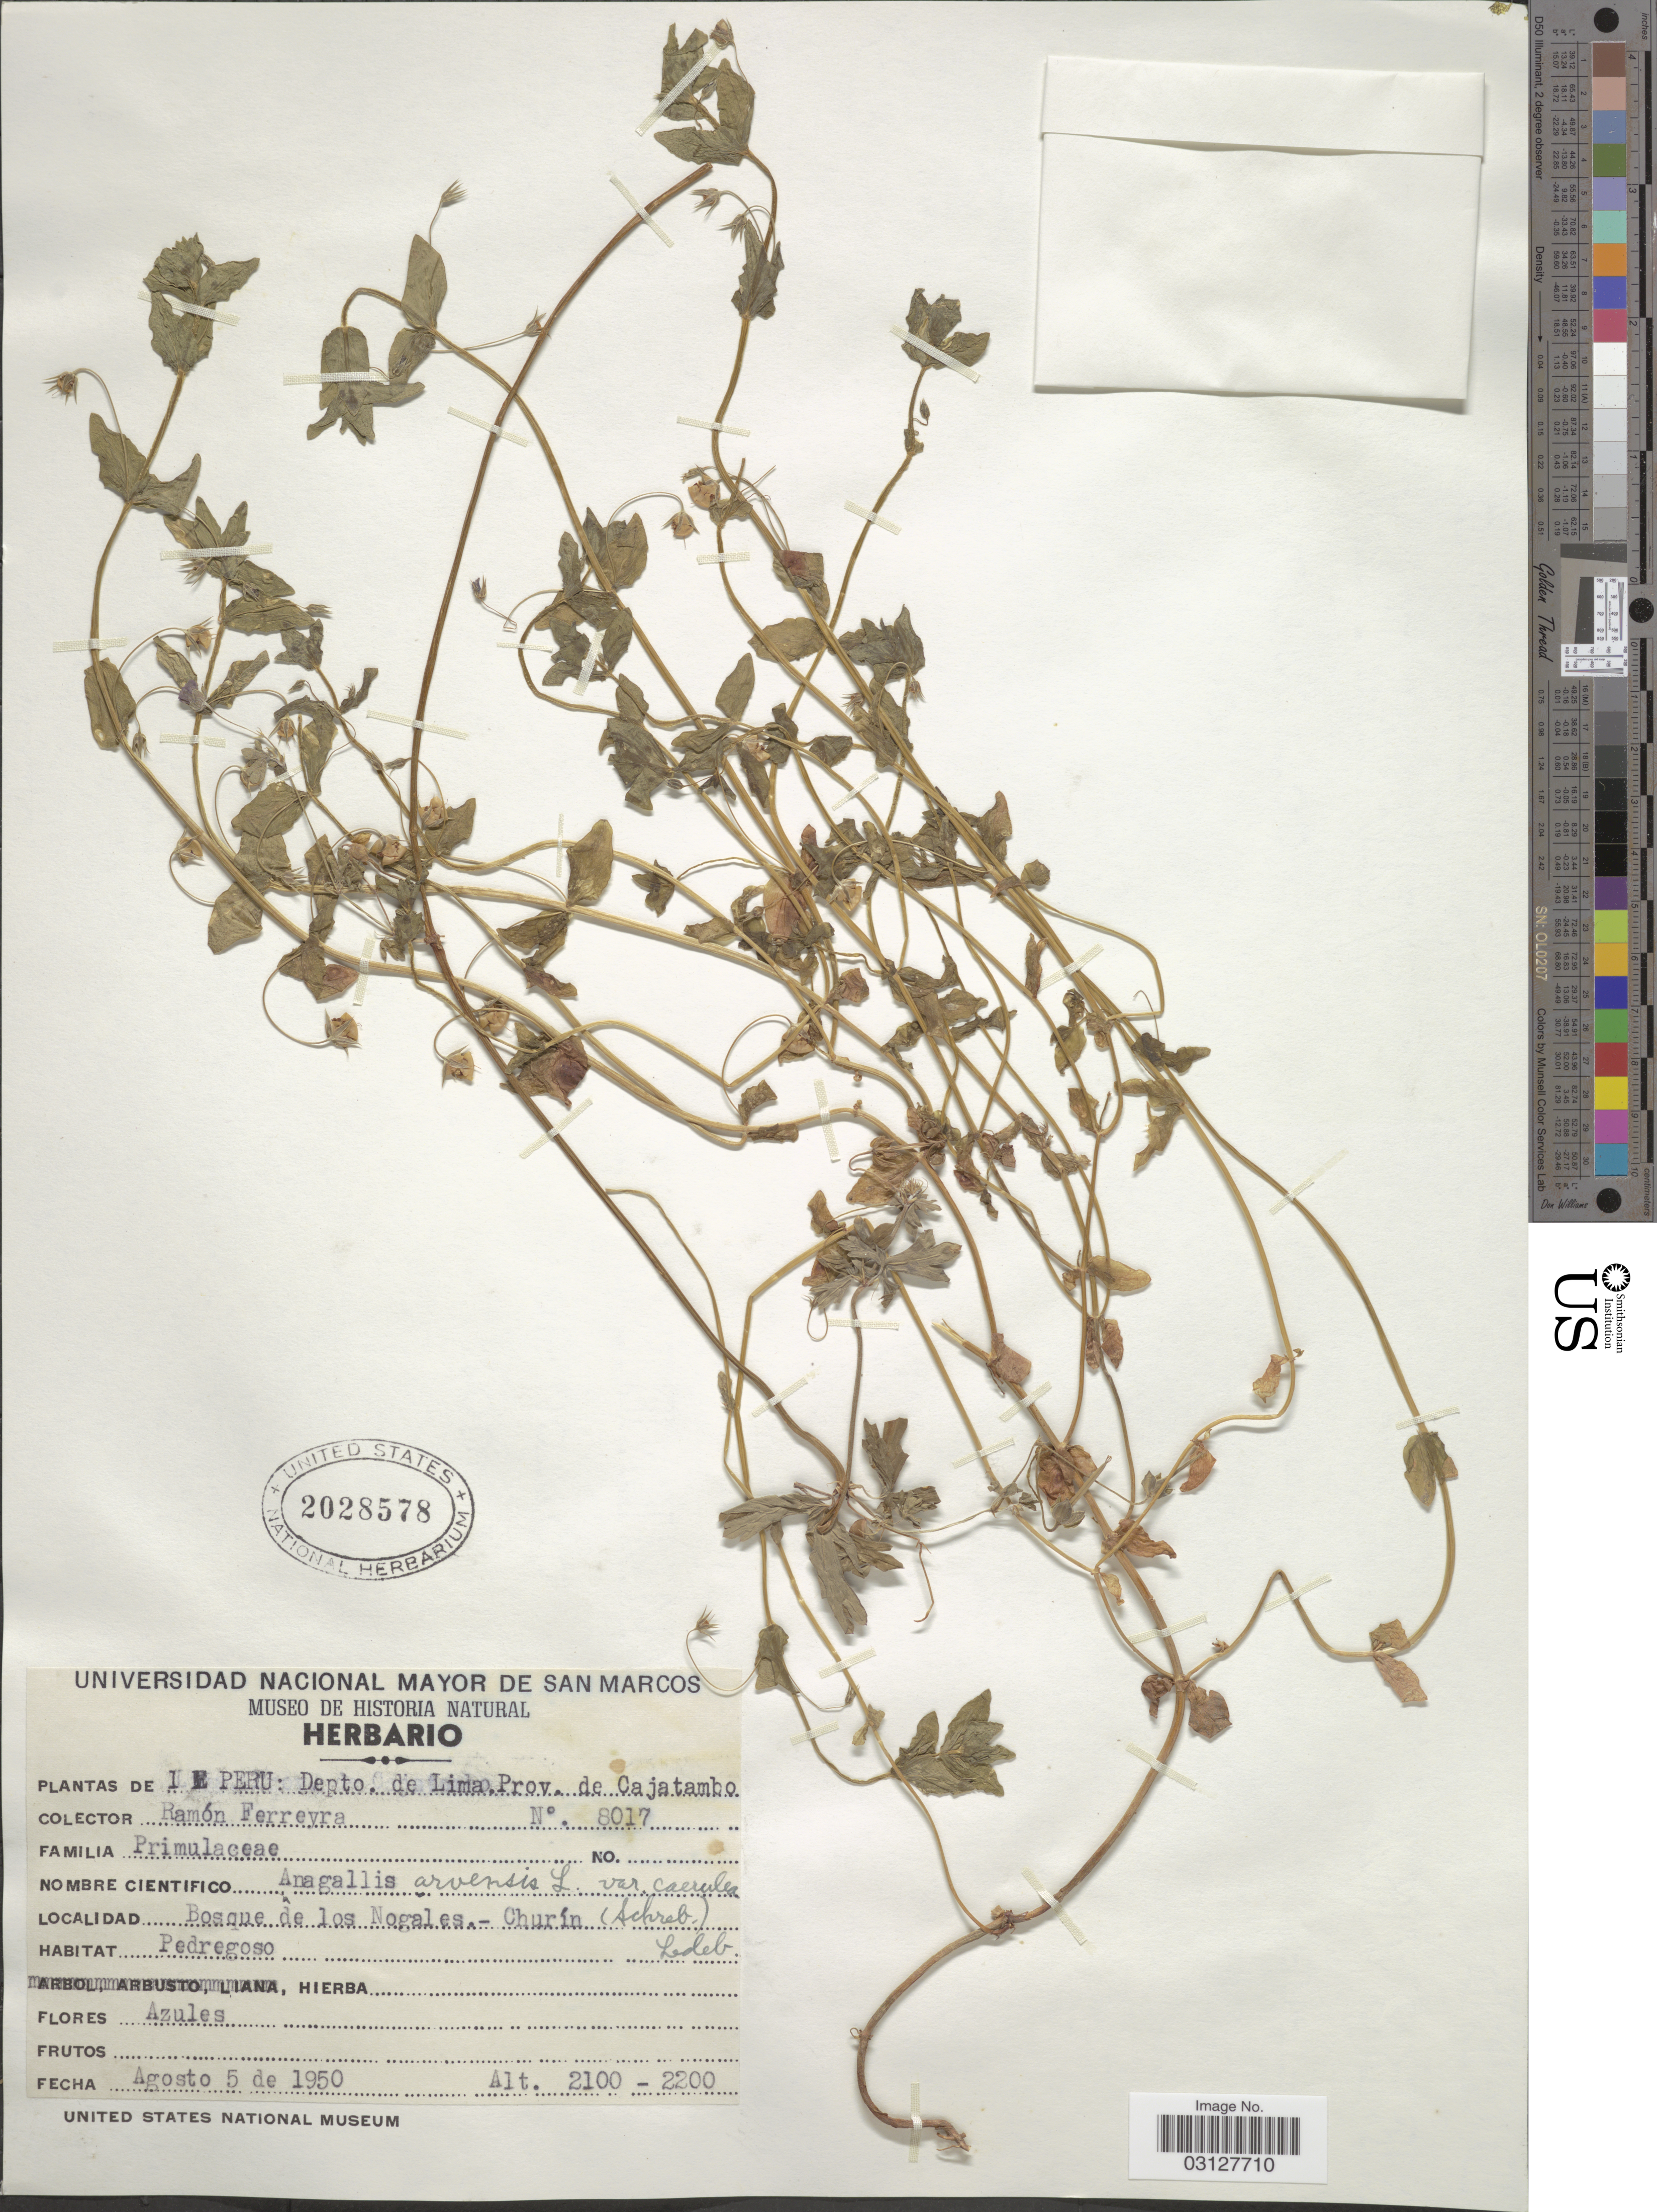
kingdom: Plantae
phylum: Tracheophyta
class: Magnoliopsida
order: Ericales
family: Primulaceae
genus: Anagallis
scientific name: Anagallis coerulea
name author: Schreb.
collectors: R. A. Ferreyra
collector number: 8017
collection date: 1950-08-05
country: Peru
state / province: Lima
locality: Depto. de Lima, Prov. de Cajatambo, Bosque de los Nogales - Churin.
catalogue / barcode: US 2028578